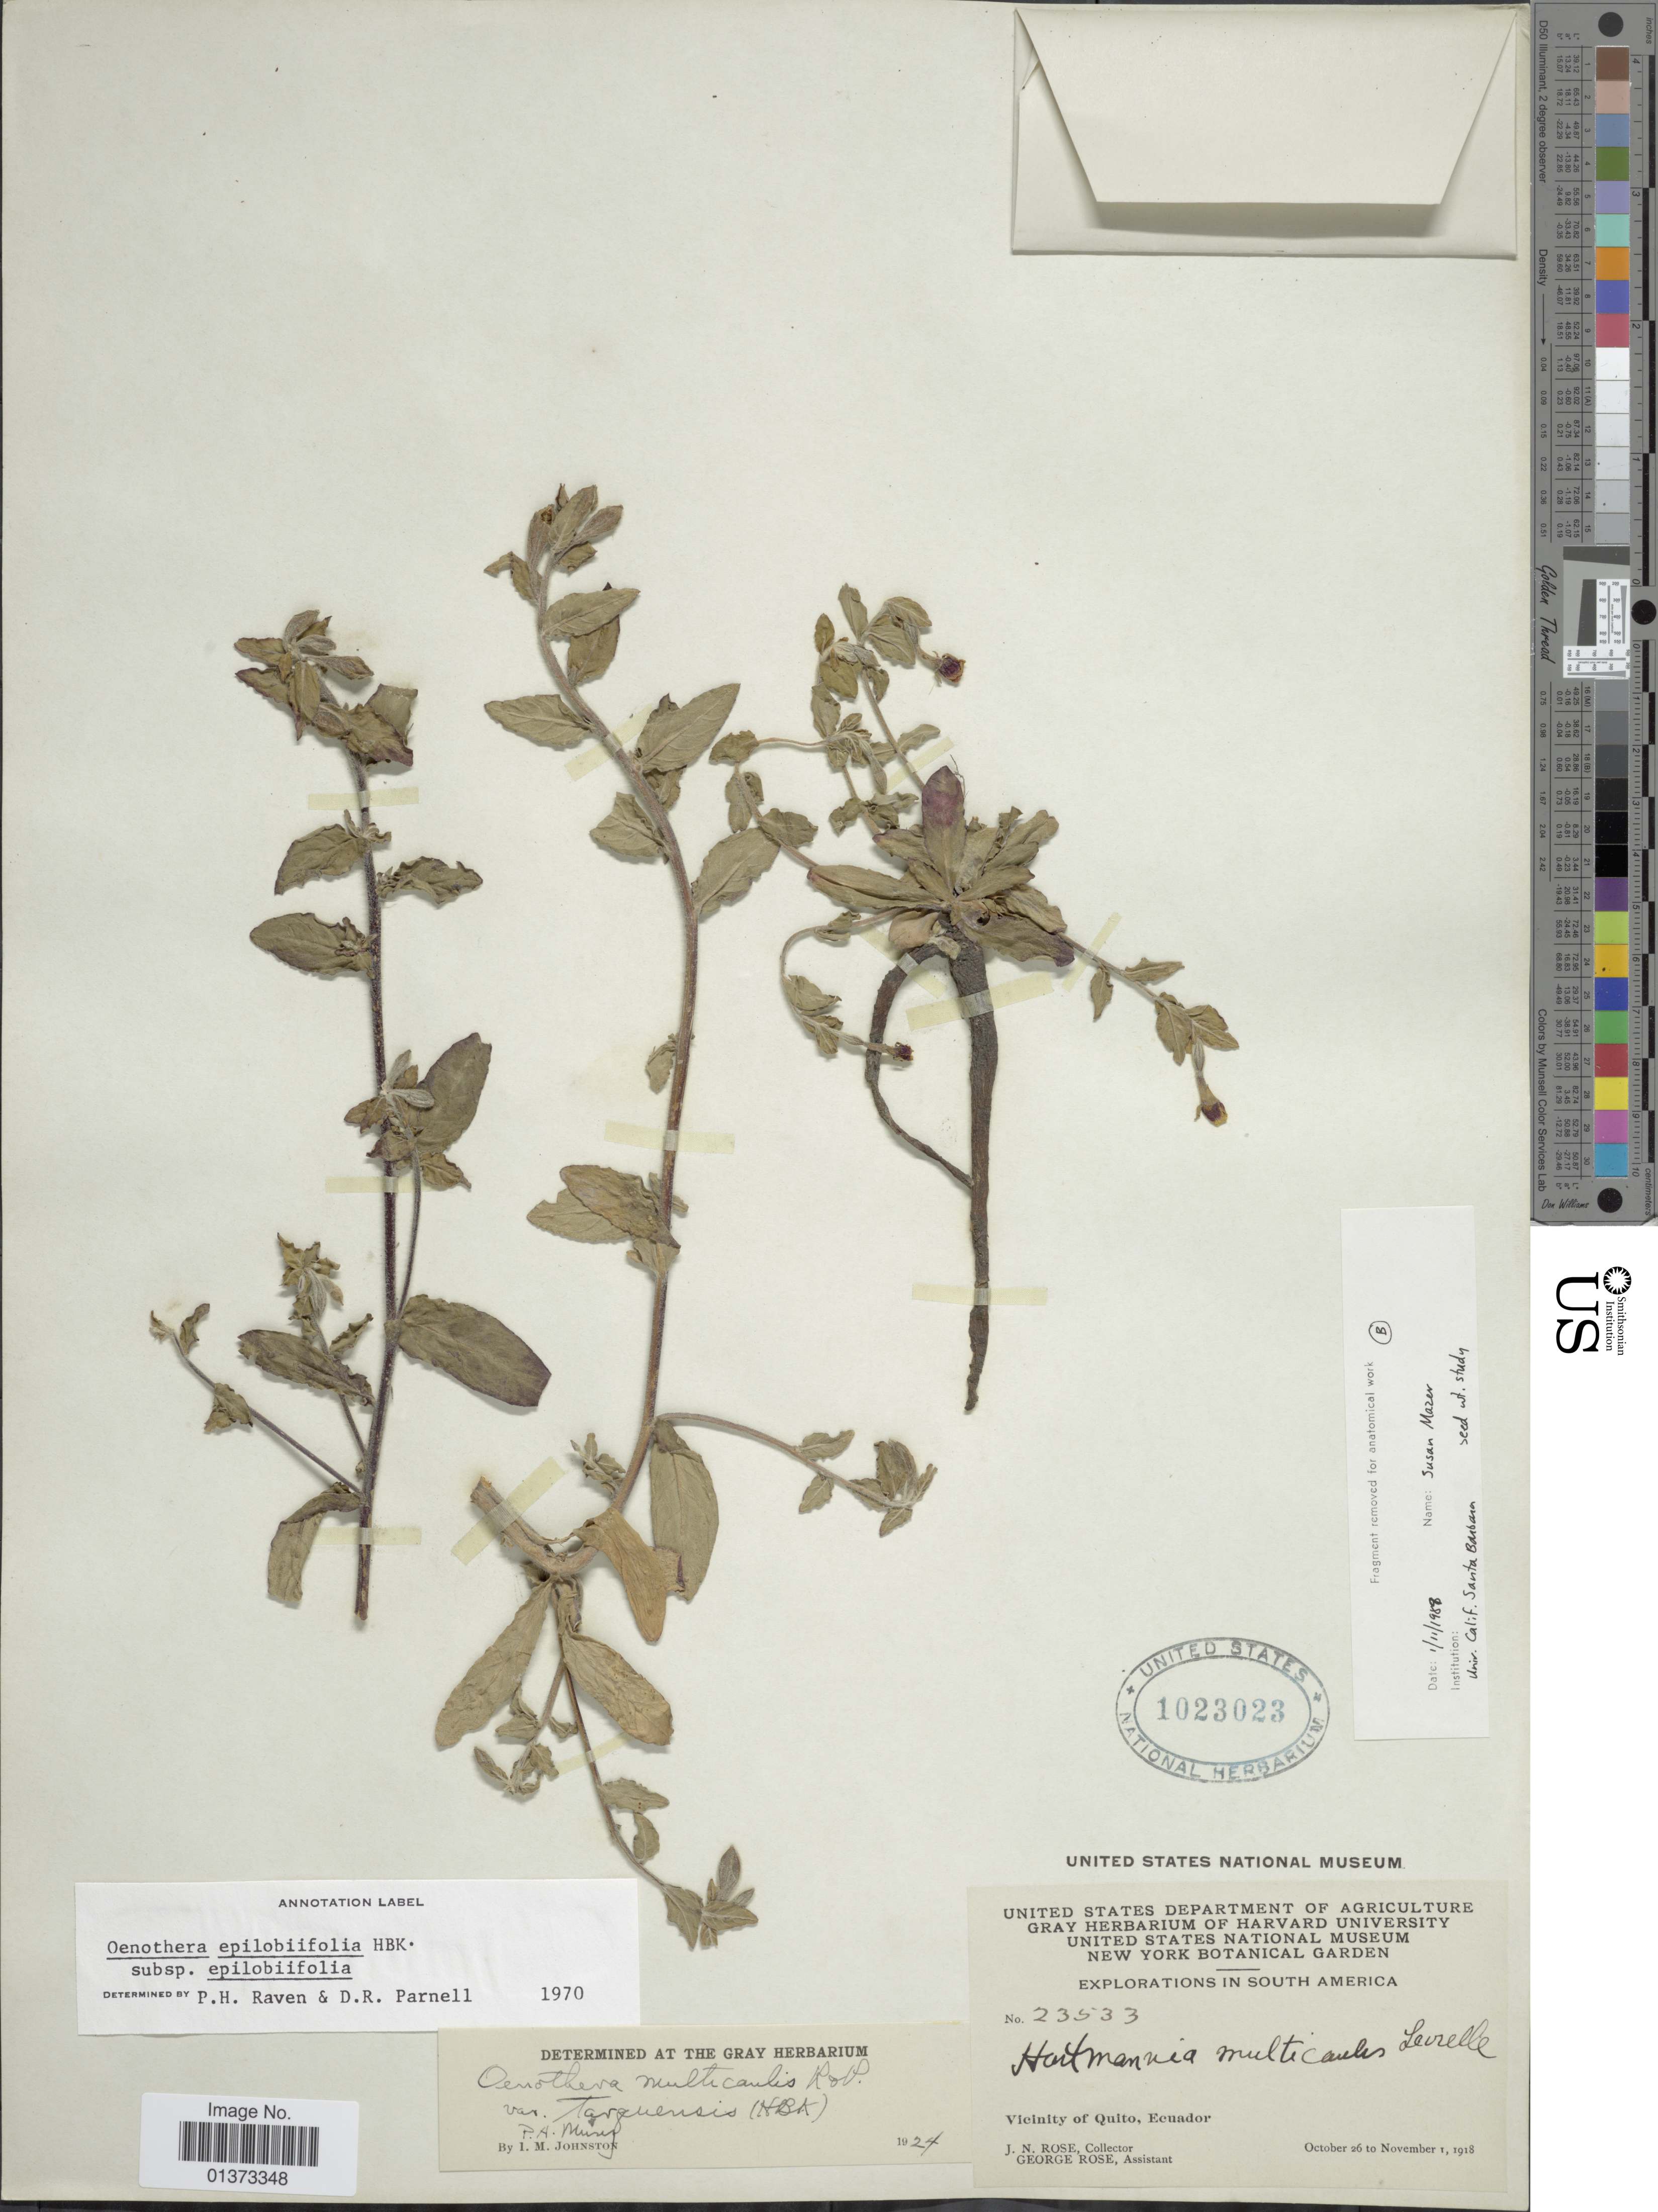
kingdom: Plantae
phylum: Tracheophyta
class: Magnoliopsida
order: Myrtales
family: Onagraceae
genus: Oenothera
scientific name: Oenothera epilobiifolia subsp. epilobiifolia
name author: Kunth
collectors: J. N. Rose & G. Rose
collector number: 23533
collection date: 1918-10-26/1918-11-01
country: Ecuador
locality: Vicinity of Quito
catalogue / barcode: US 1023023